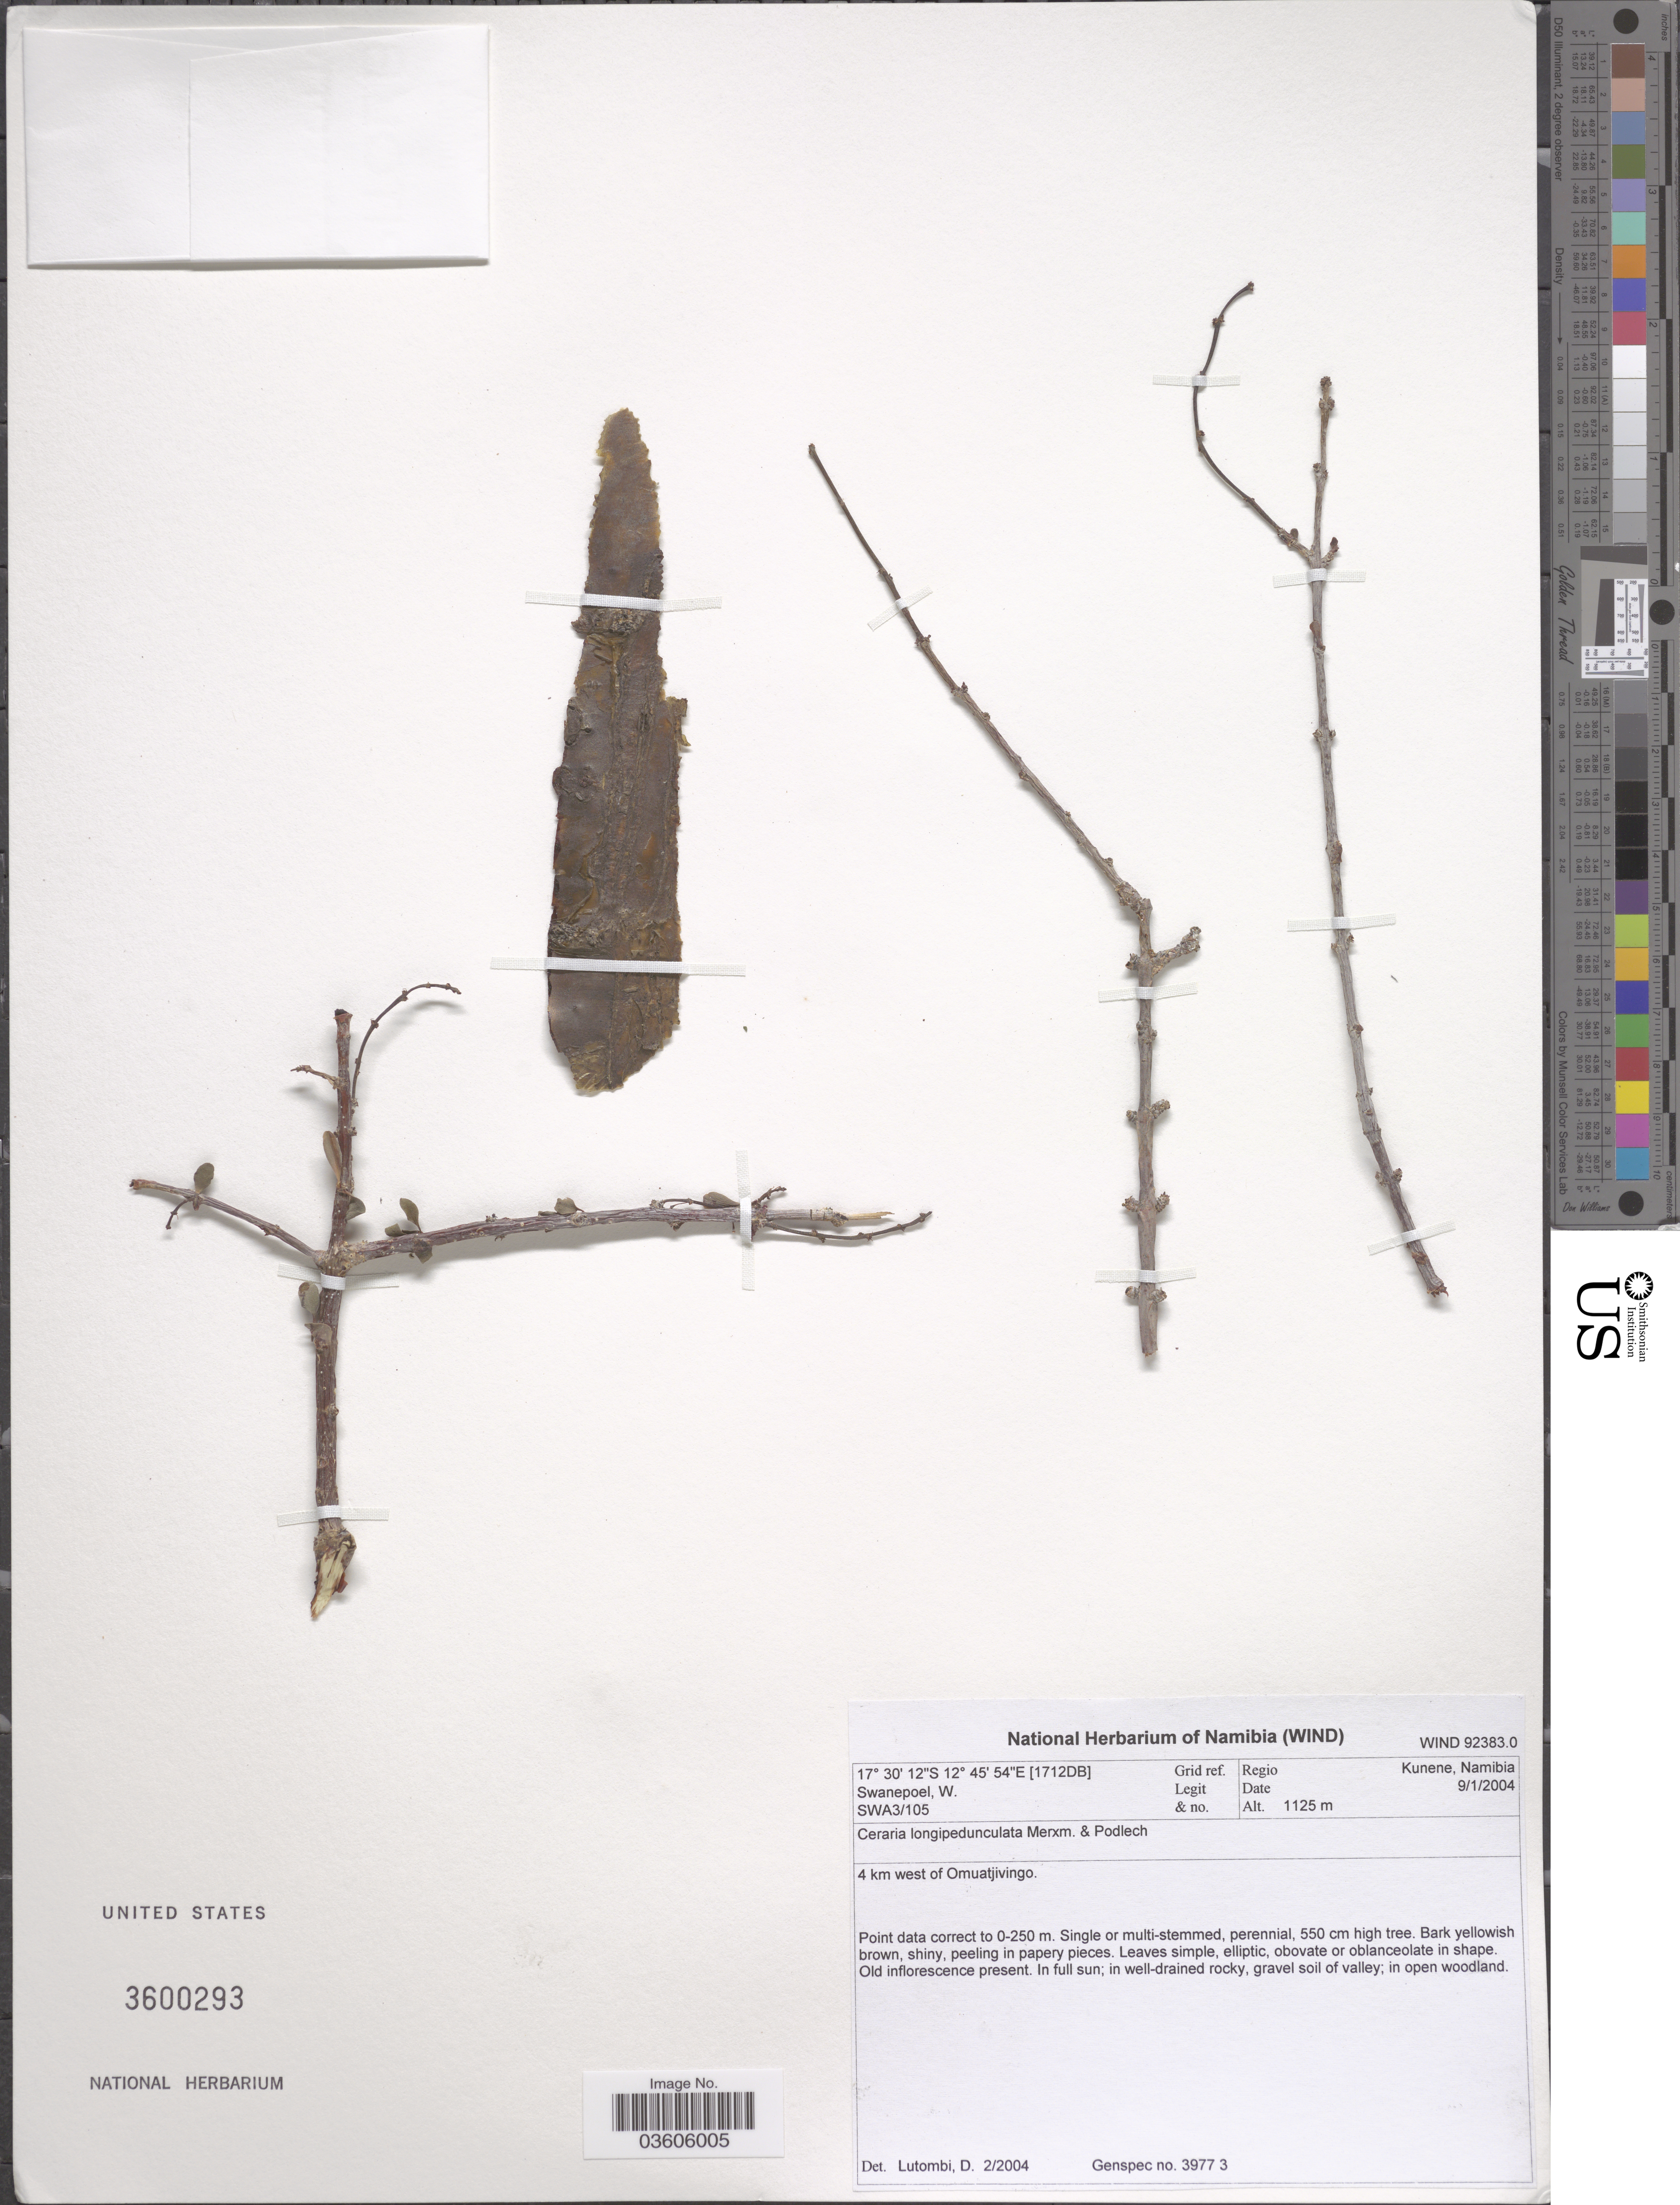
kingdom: Plantae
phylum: Tracheophyta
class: Magnoliopsida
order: Caryophyllales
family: Didiereaceae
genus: Ceraria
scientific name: Ceraria longipedunculata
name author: Merxm. & Podlech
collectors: W. Swanepoel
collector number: SWA3/105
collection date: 2004-01-09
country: Namibia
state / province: Kunene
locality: Grid ref. [1712DB]. 4 km west of Omuatjivingo.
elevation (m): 1125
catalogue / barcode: US 3600293